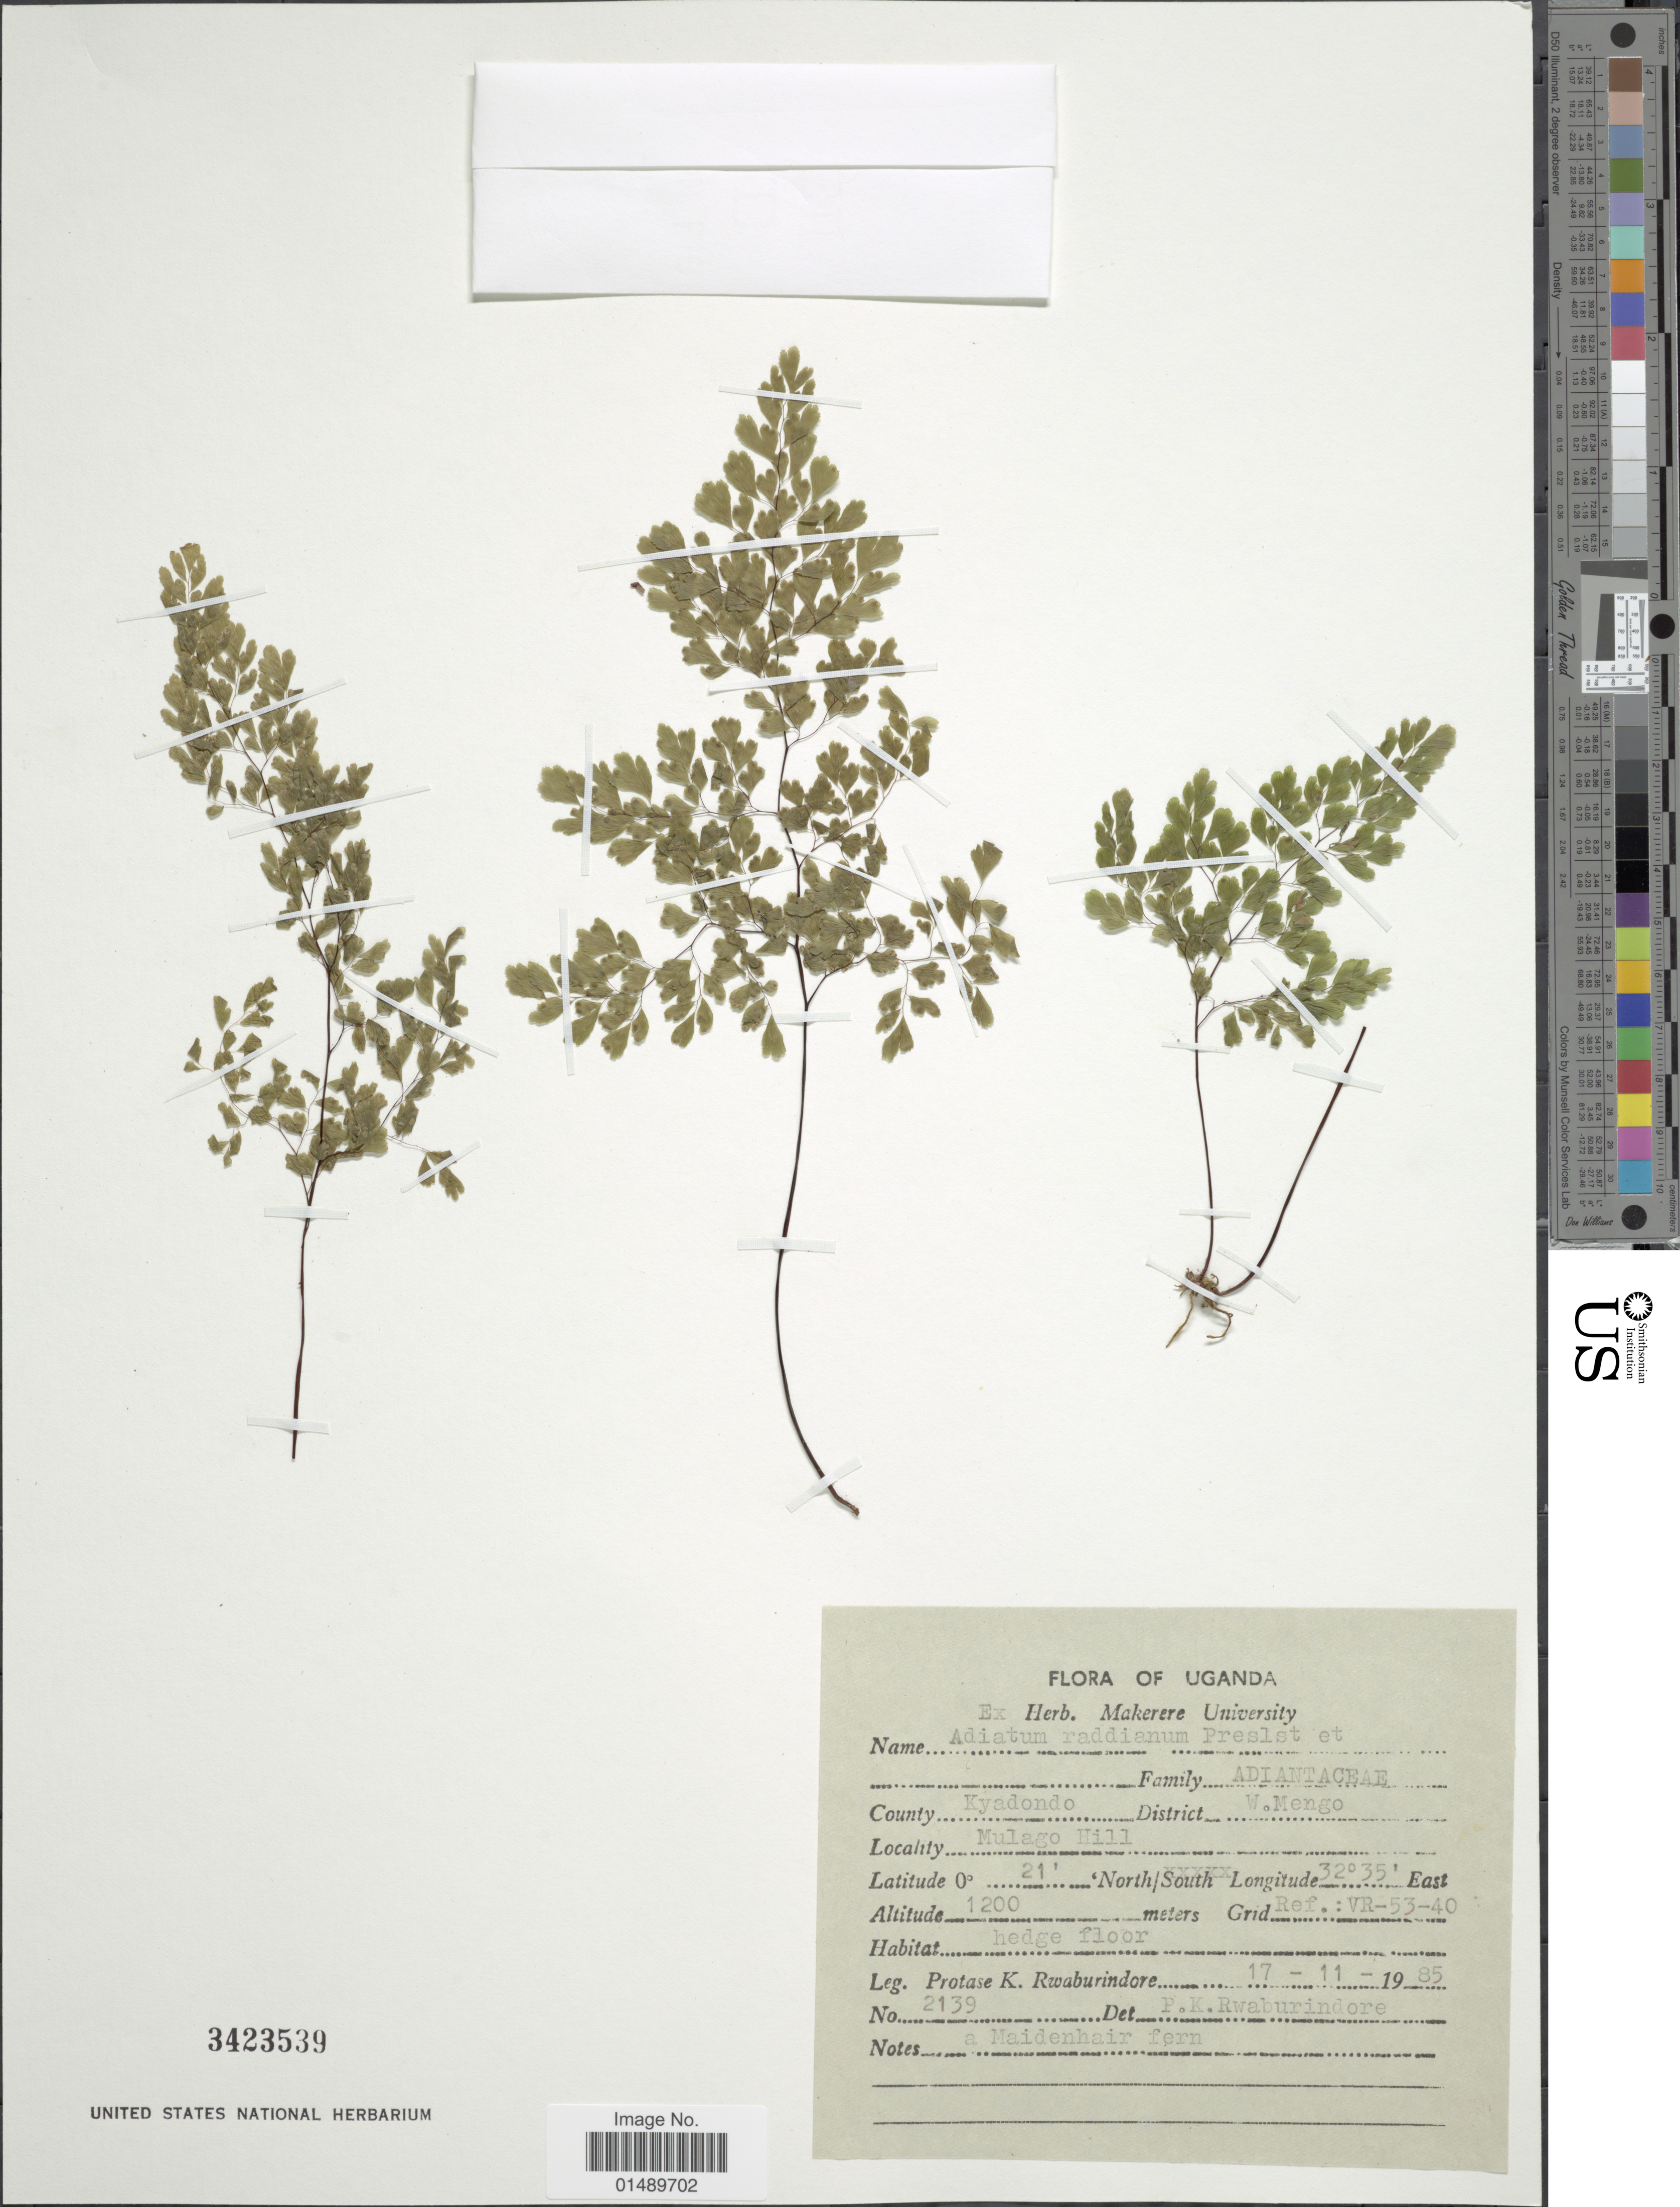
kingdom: Plantae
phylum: Tracheophyta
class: Polypodiopsida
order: Polypodiales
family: Pteridaceae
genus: Adiantum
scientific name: Adiantum raddianum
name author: C. Presl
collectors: P. Rwaburindore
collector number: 2139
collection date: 1985-11-17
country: Uganda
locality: Uganda, County: Kyandondo, District: W. Mengo, Locality: Mulago Hill.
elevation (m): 1200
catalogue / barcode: US 3423539